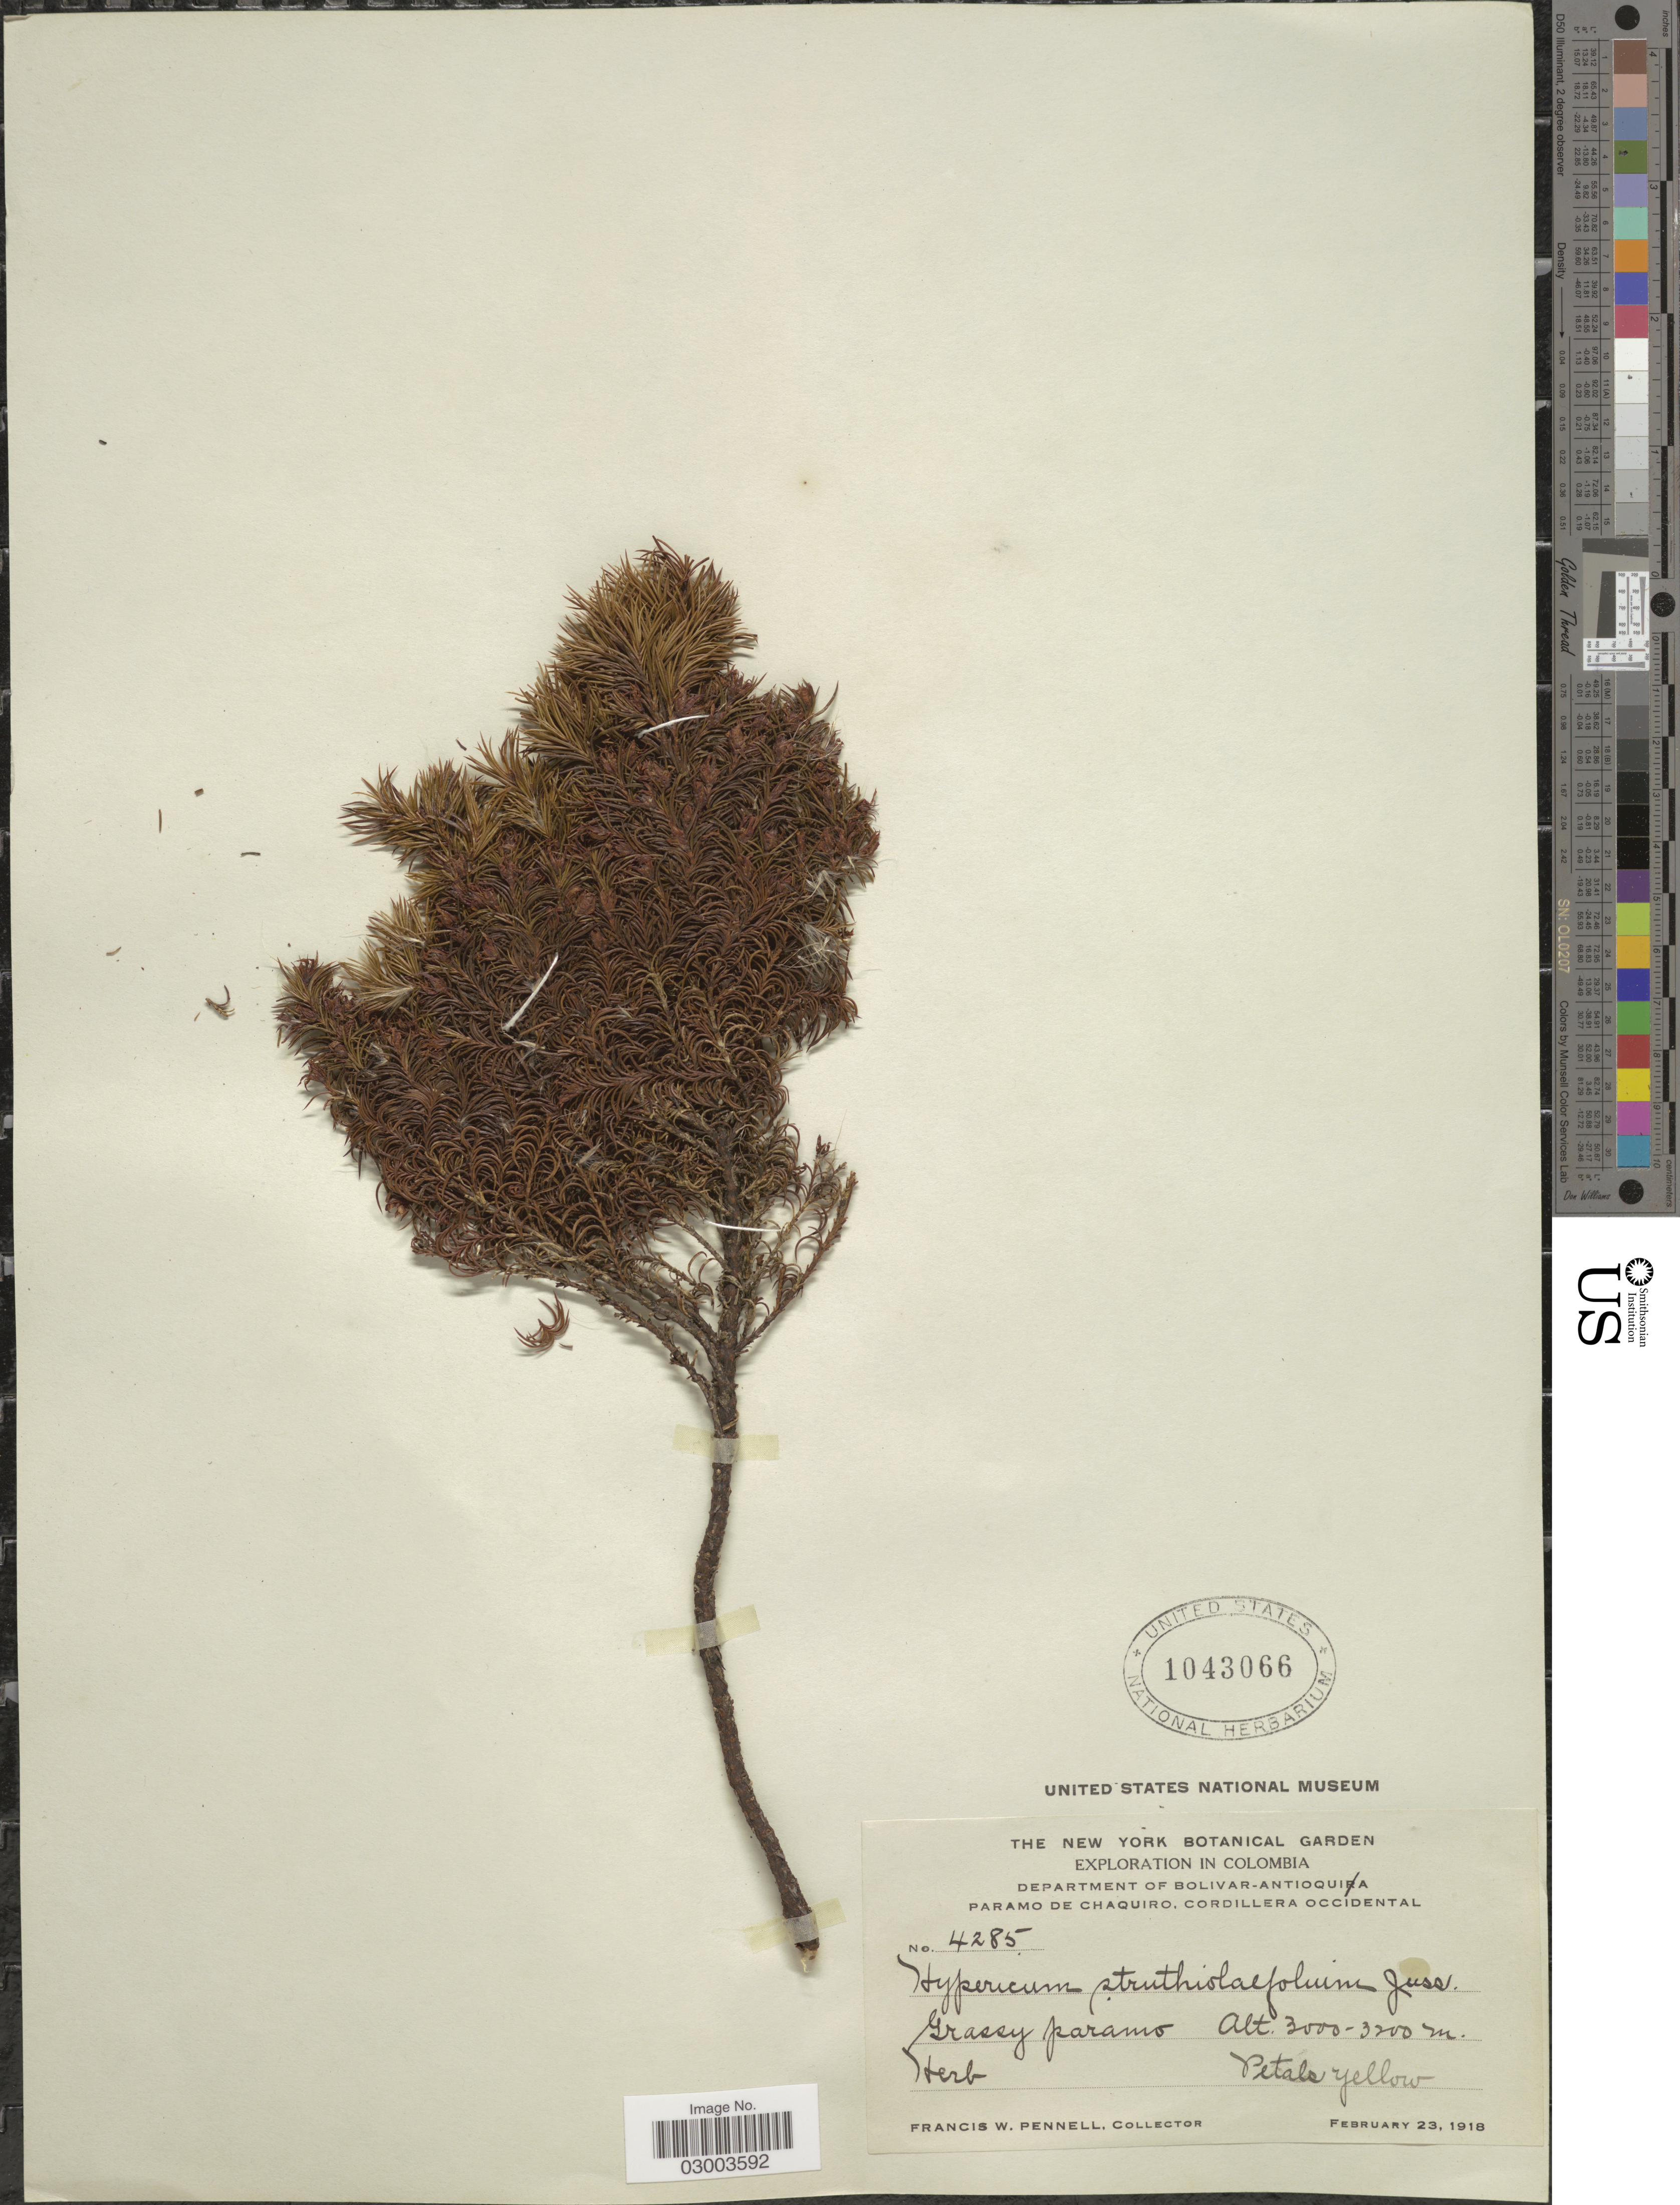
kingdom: Plantae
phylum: Tracheophyta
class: Magnoliopsida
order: Malpighiales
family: Hypericaceae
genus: Hypericum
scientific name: Hypericum juniperinum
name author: Kunth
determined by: Strong, Mark T., (BOT), Smithsonian Institution - National Museum of Natural History (UNITED STATES)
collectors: F. W. Pennell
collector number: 4285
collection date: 1918-02-23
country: Colombia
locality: Department of Bolivar-Antioquia. Paramo de Chaquiro, Cordillera Occidental.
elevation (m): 3000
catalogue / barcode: US 1043066